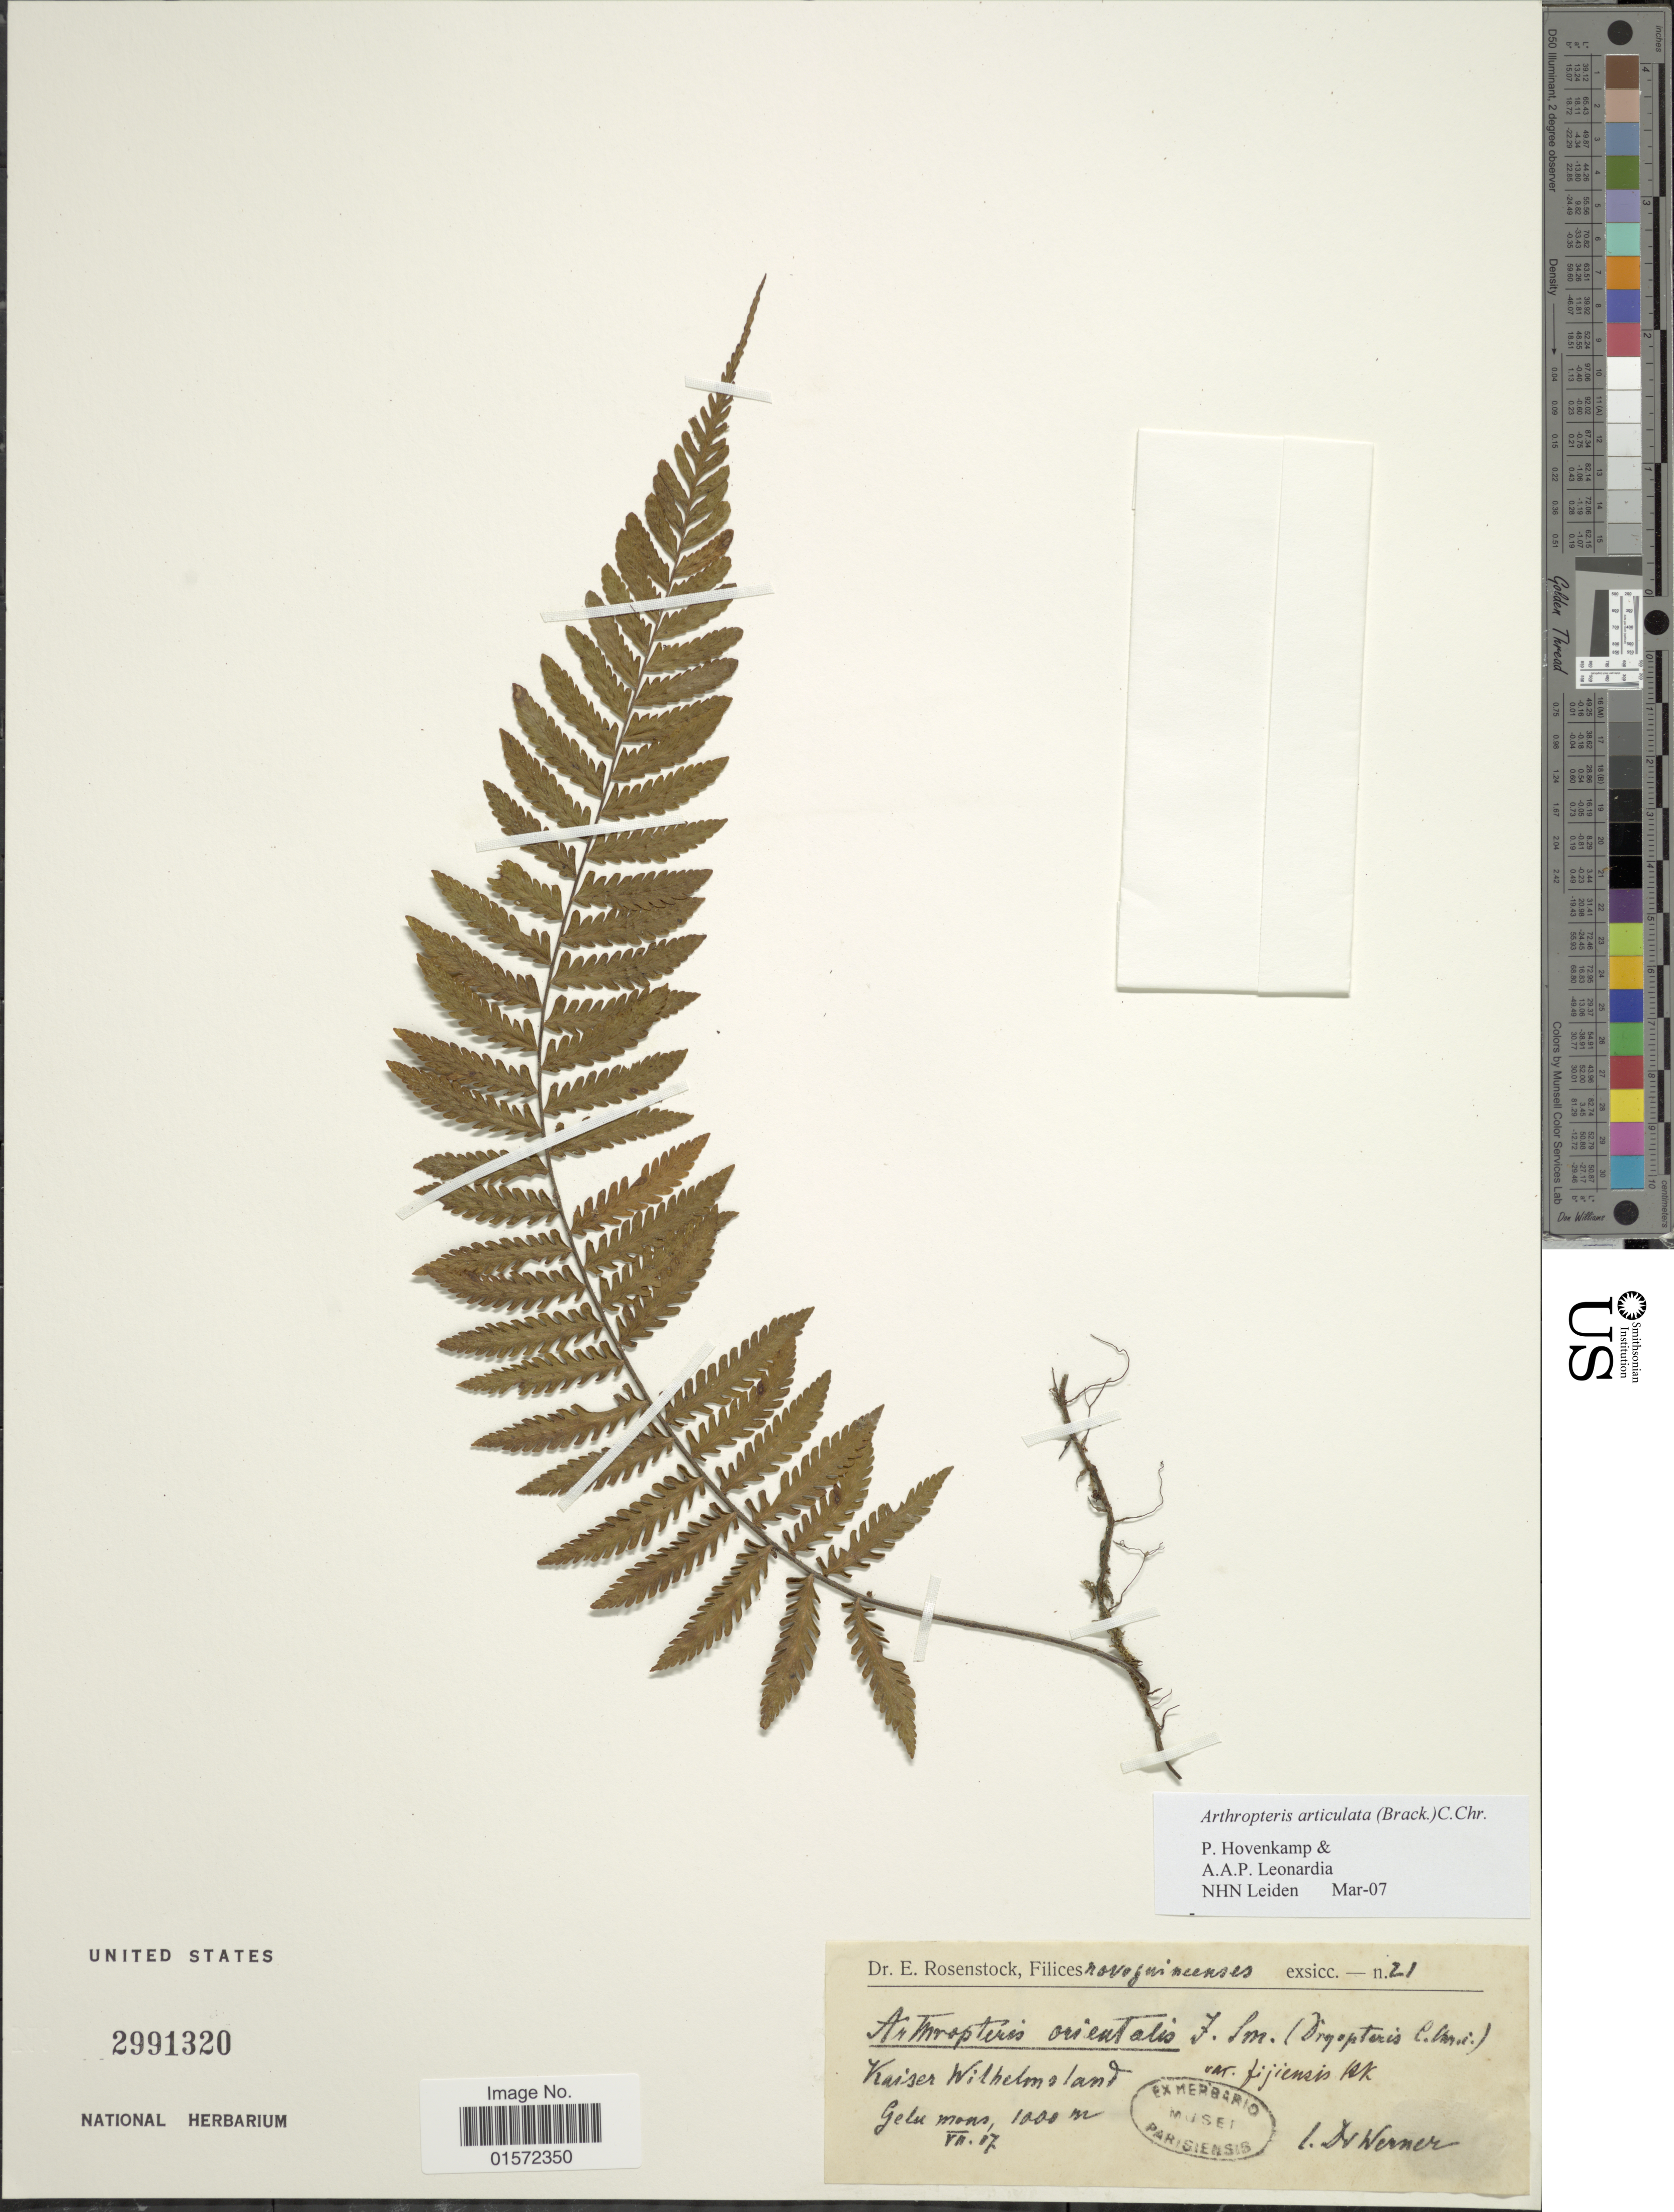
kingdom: Plantae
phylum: Tracheophyta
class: Polypodiopsida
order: Polypodiales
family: Tectariaceae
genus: Arthropteris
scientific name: Arthropteris articulata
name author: (Brack.) C. Chr.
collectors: -. Werner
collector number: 21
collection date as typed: Transcribed d/m/y: /7/7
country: Papua New Guinea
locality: Novoguineenses, Kaiser Wilhelmsland, Gelu mans [interpreted]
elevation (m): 1000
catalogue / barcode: US 2991320